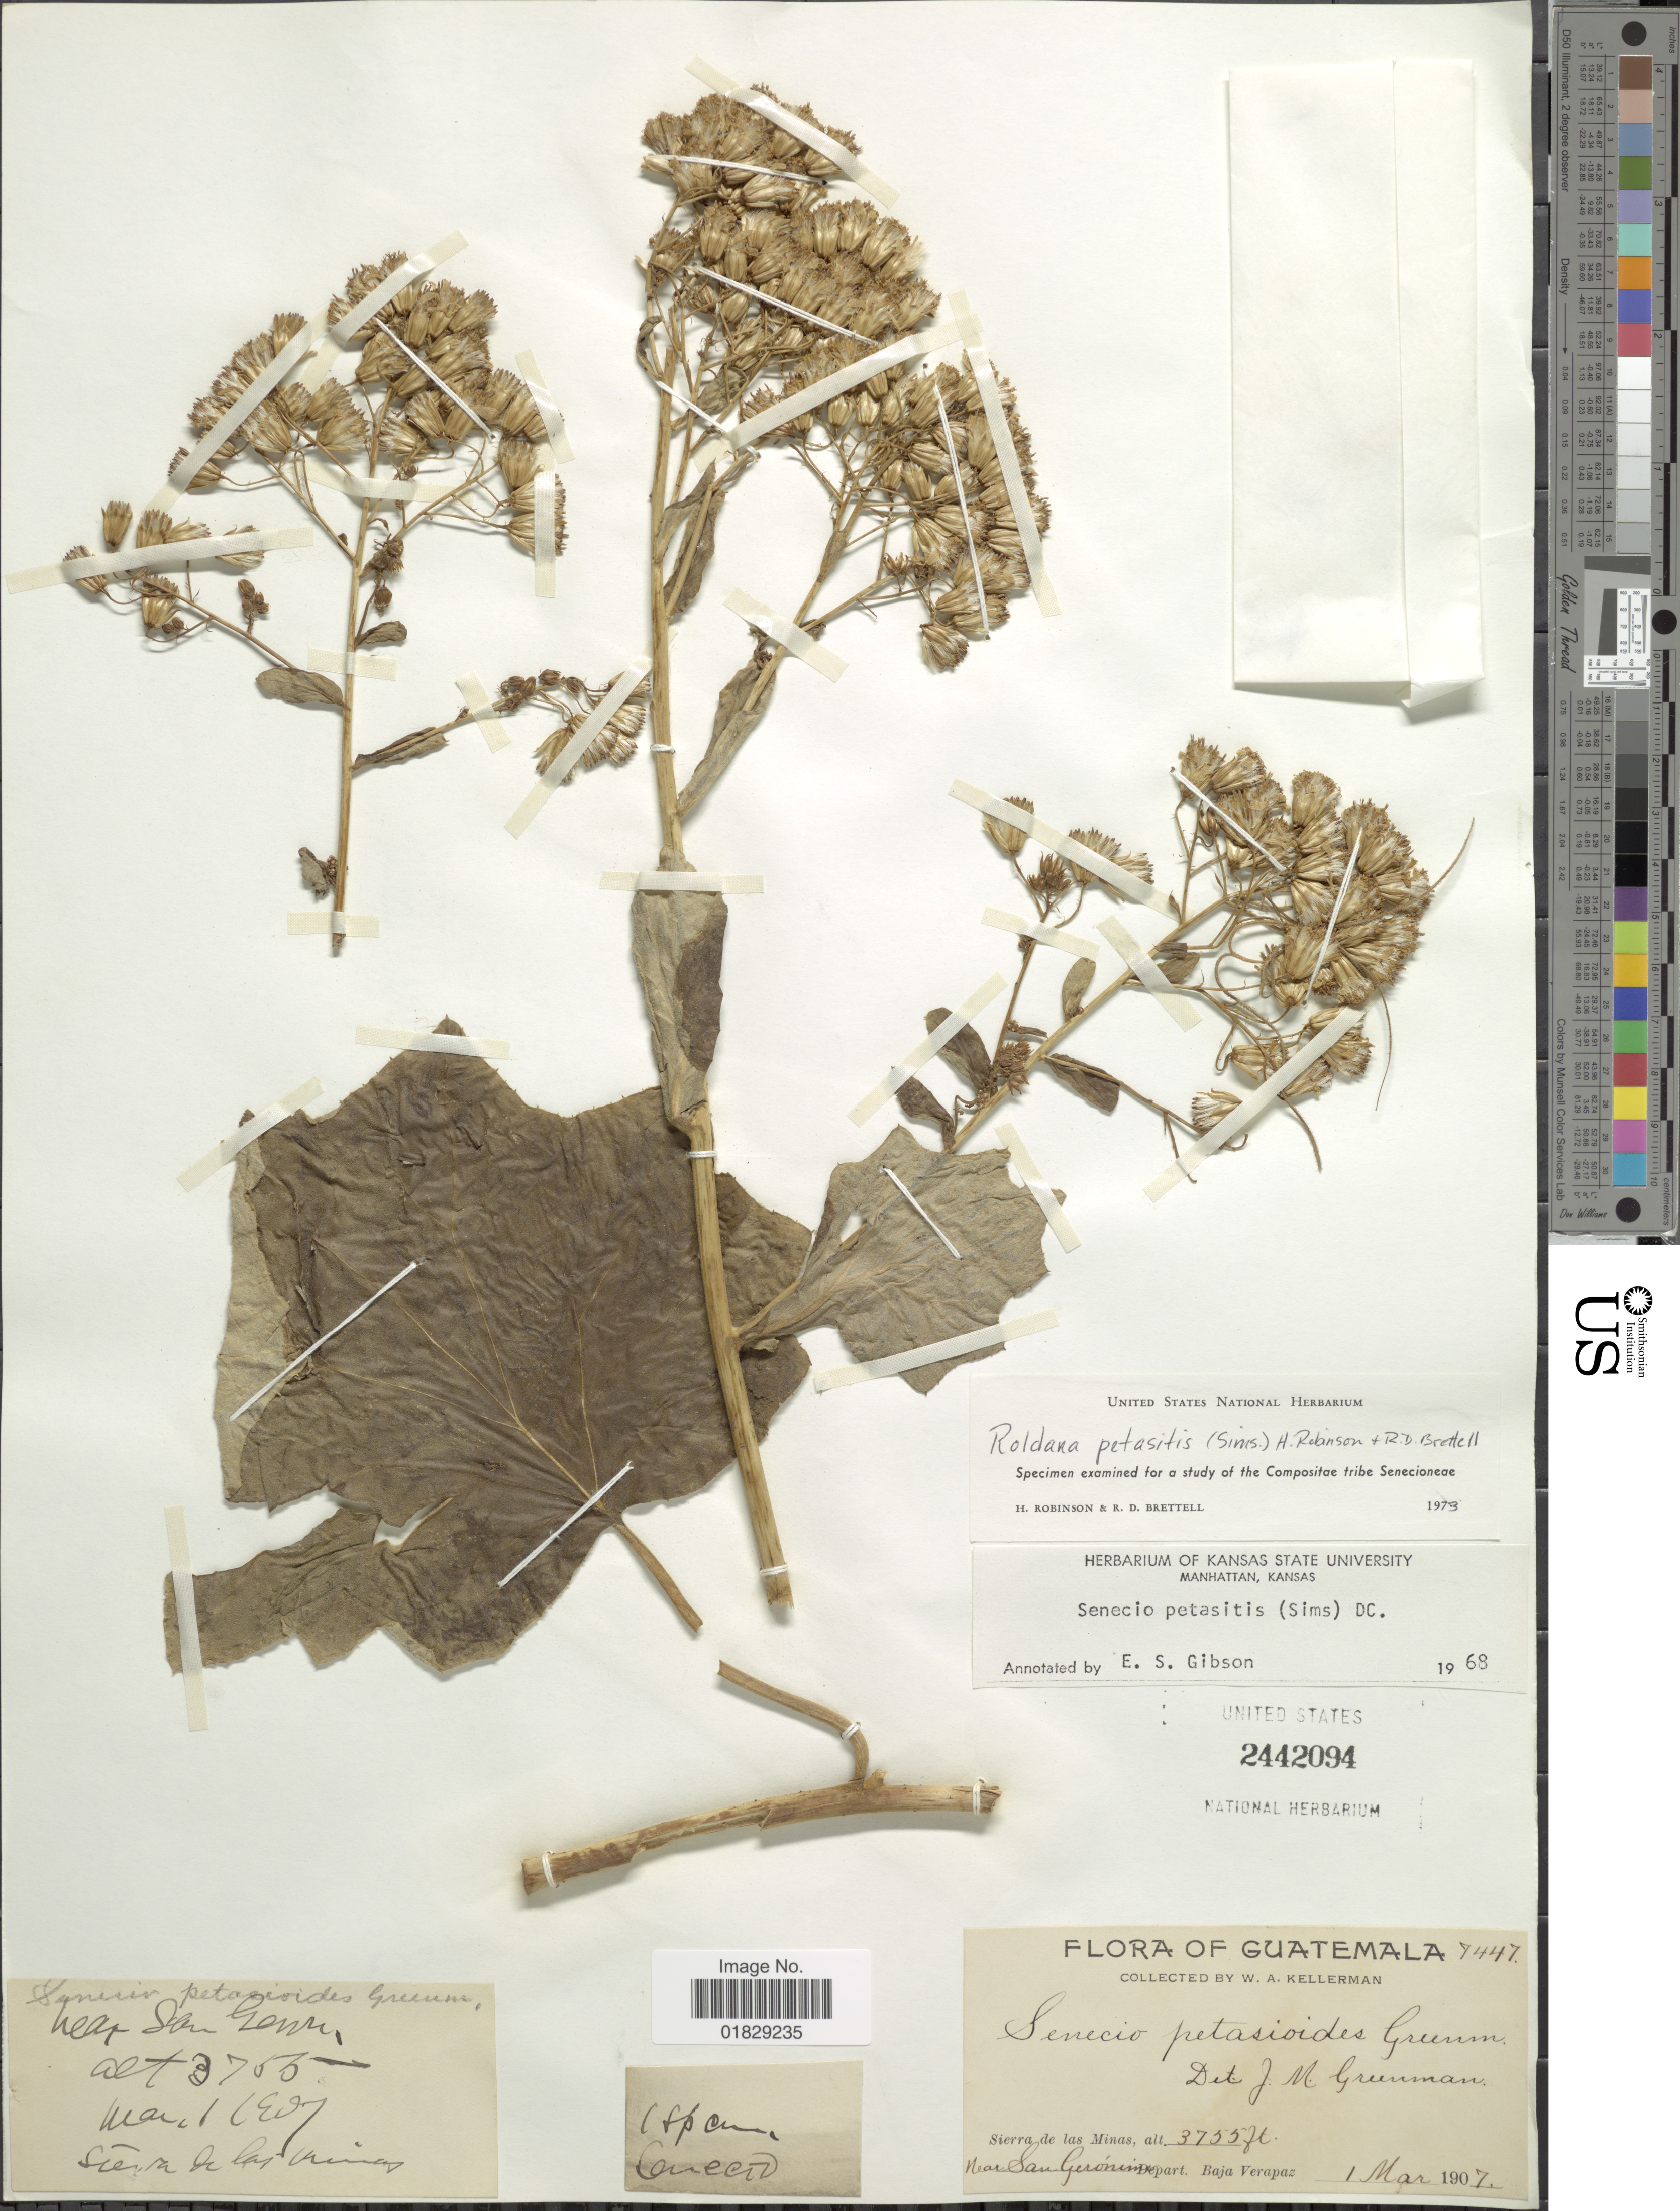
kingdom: Plantae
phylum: Tracheophyta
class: Magnoliopsida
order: Asterales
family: Asteraceae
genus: Roldana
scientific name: Roldana petasitis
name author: (Sims) H. Rob. & Brettell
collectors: W. Kellerman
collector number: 7447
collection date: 1907-03-01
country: Guatemala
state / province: Baja Verapaz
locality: Sierra de las Minas. Near San Gerónim. Depart. Baja Verapaz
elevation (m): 1145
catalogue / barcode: US 2442094